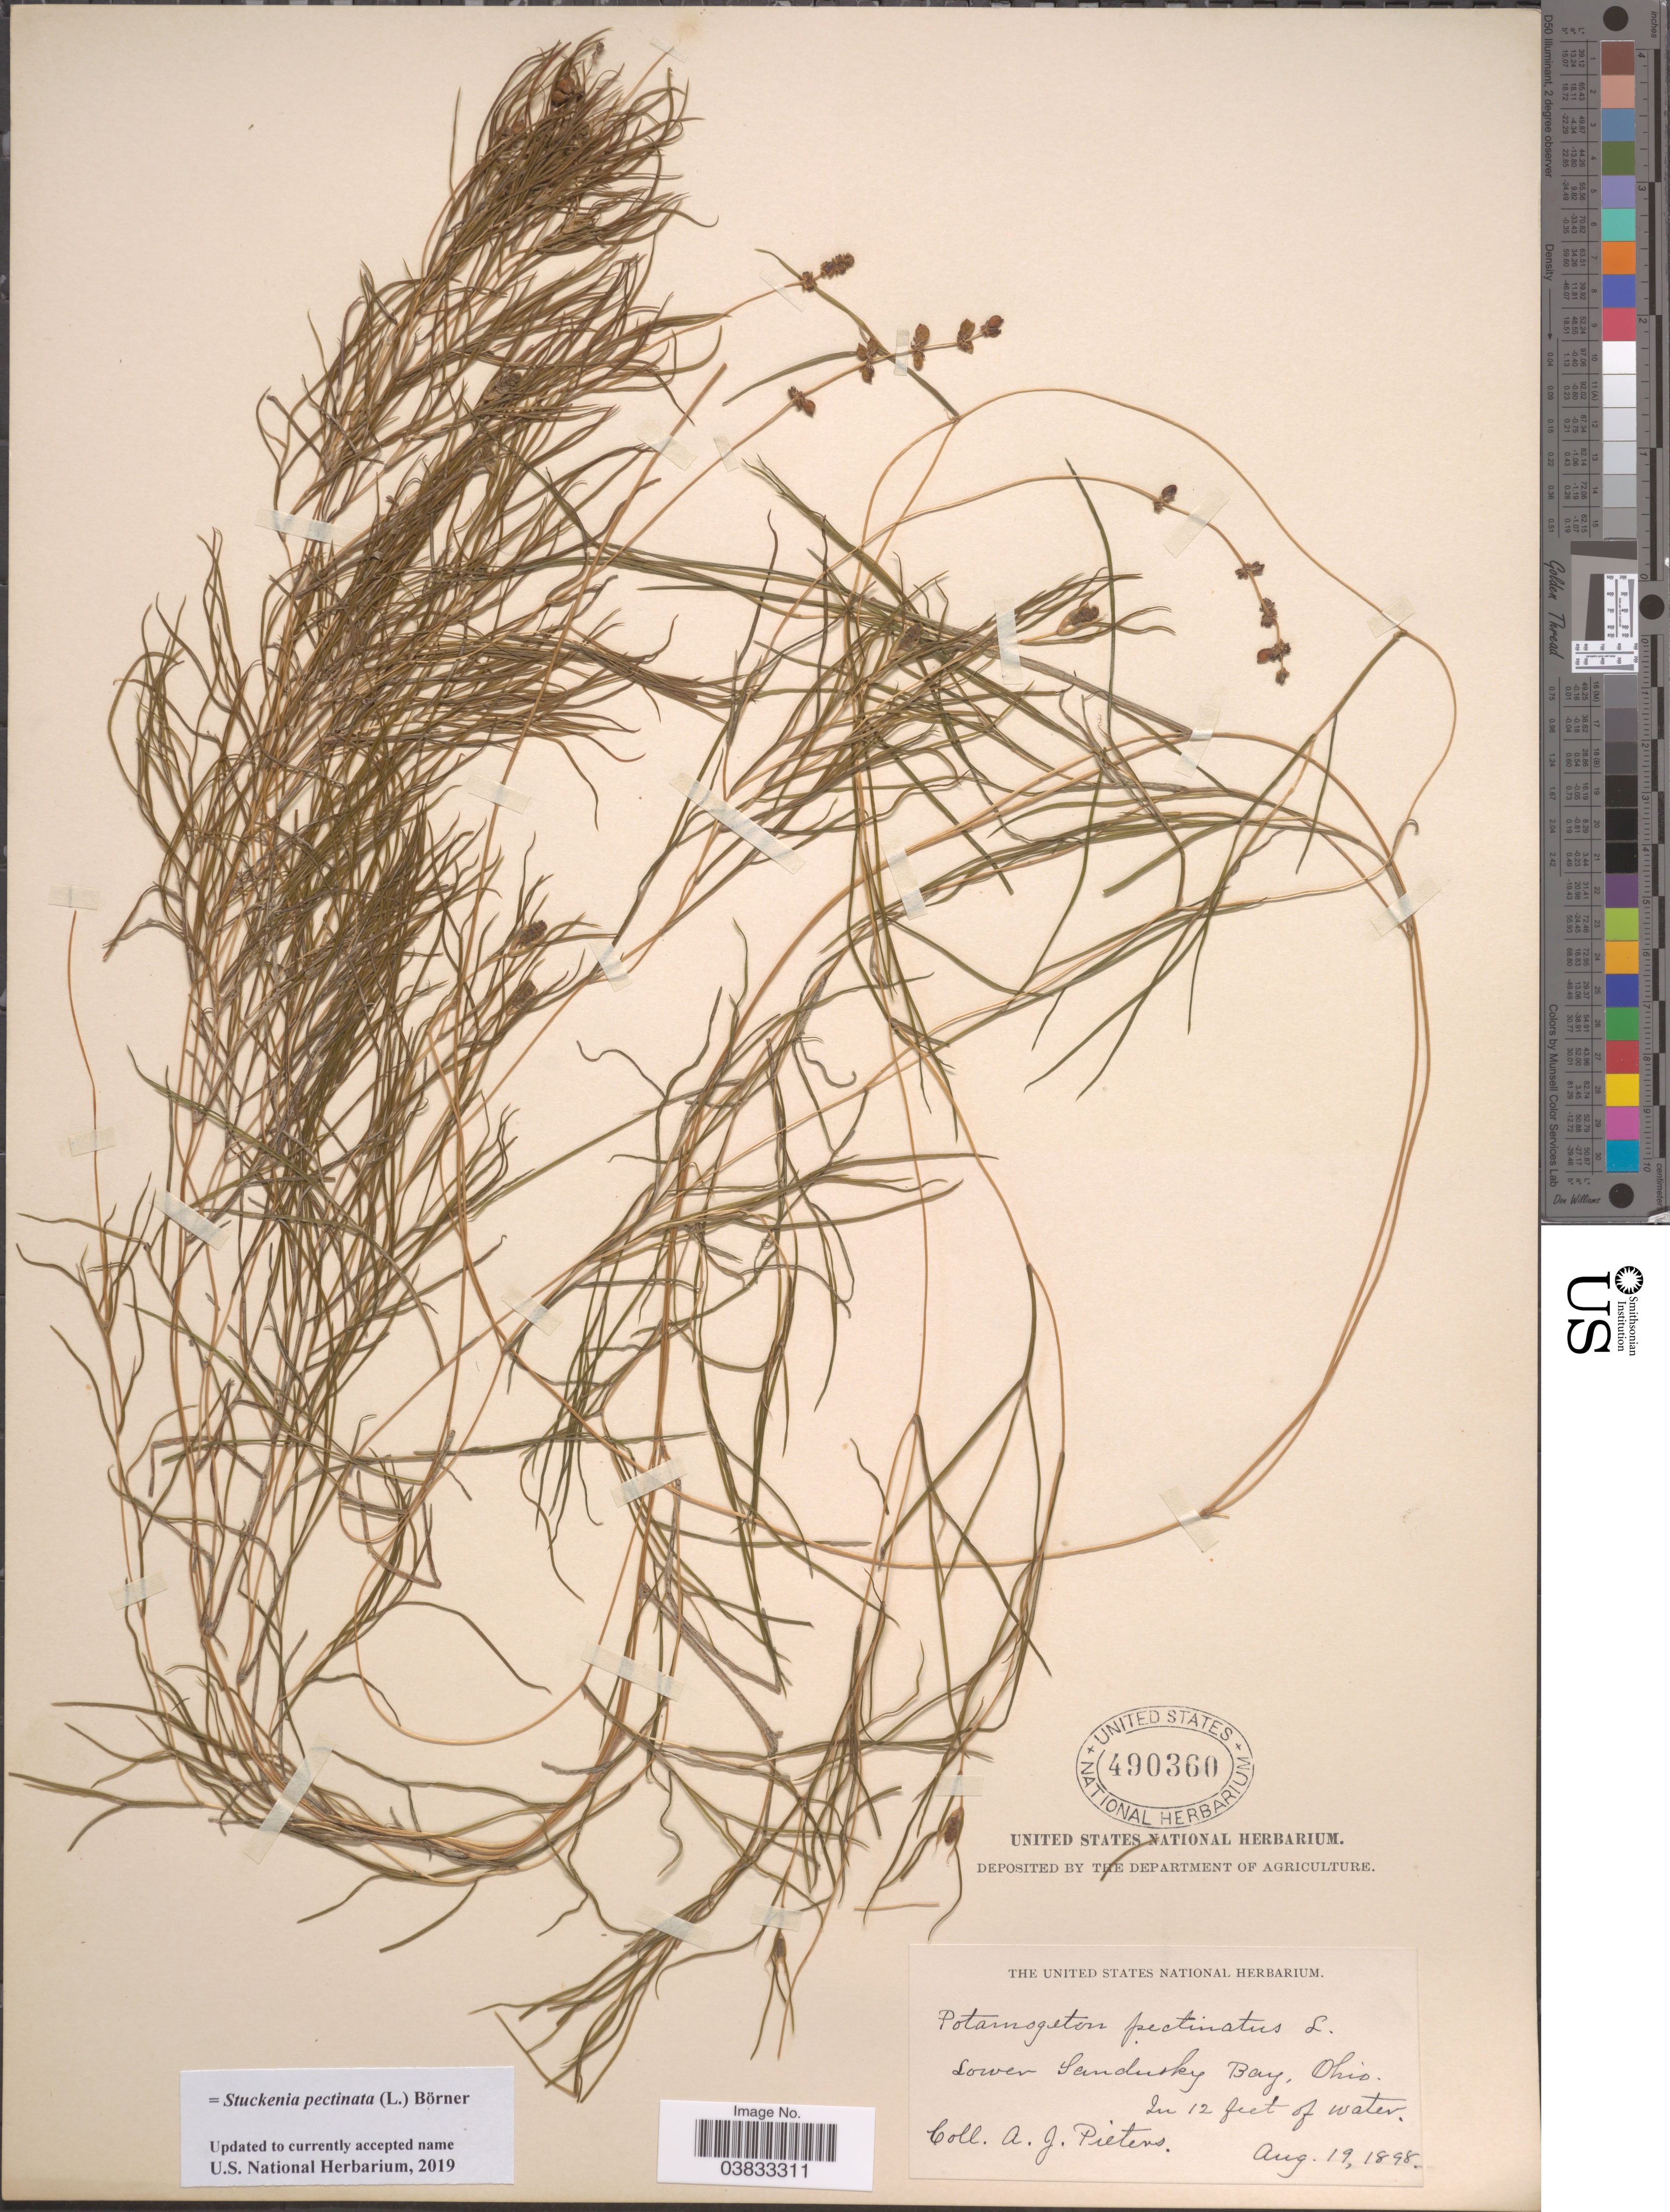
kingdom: Plantae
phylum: Tracheophyta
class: Liliopsida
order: Alismatales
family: Potamogetonaceae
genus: Stuckenia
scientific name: Stuckenia pectinata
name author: (L.) Börner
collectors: A. Pieters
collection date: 1898-08-19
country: United States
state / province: Ohio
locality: Lower Sandusky Bay.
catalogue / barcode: US 490360